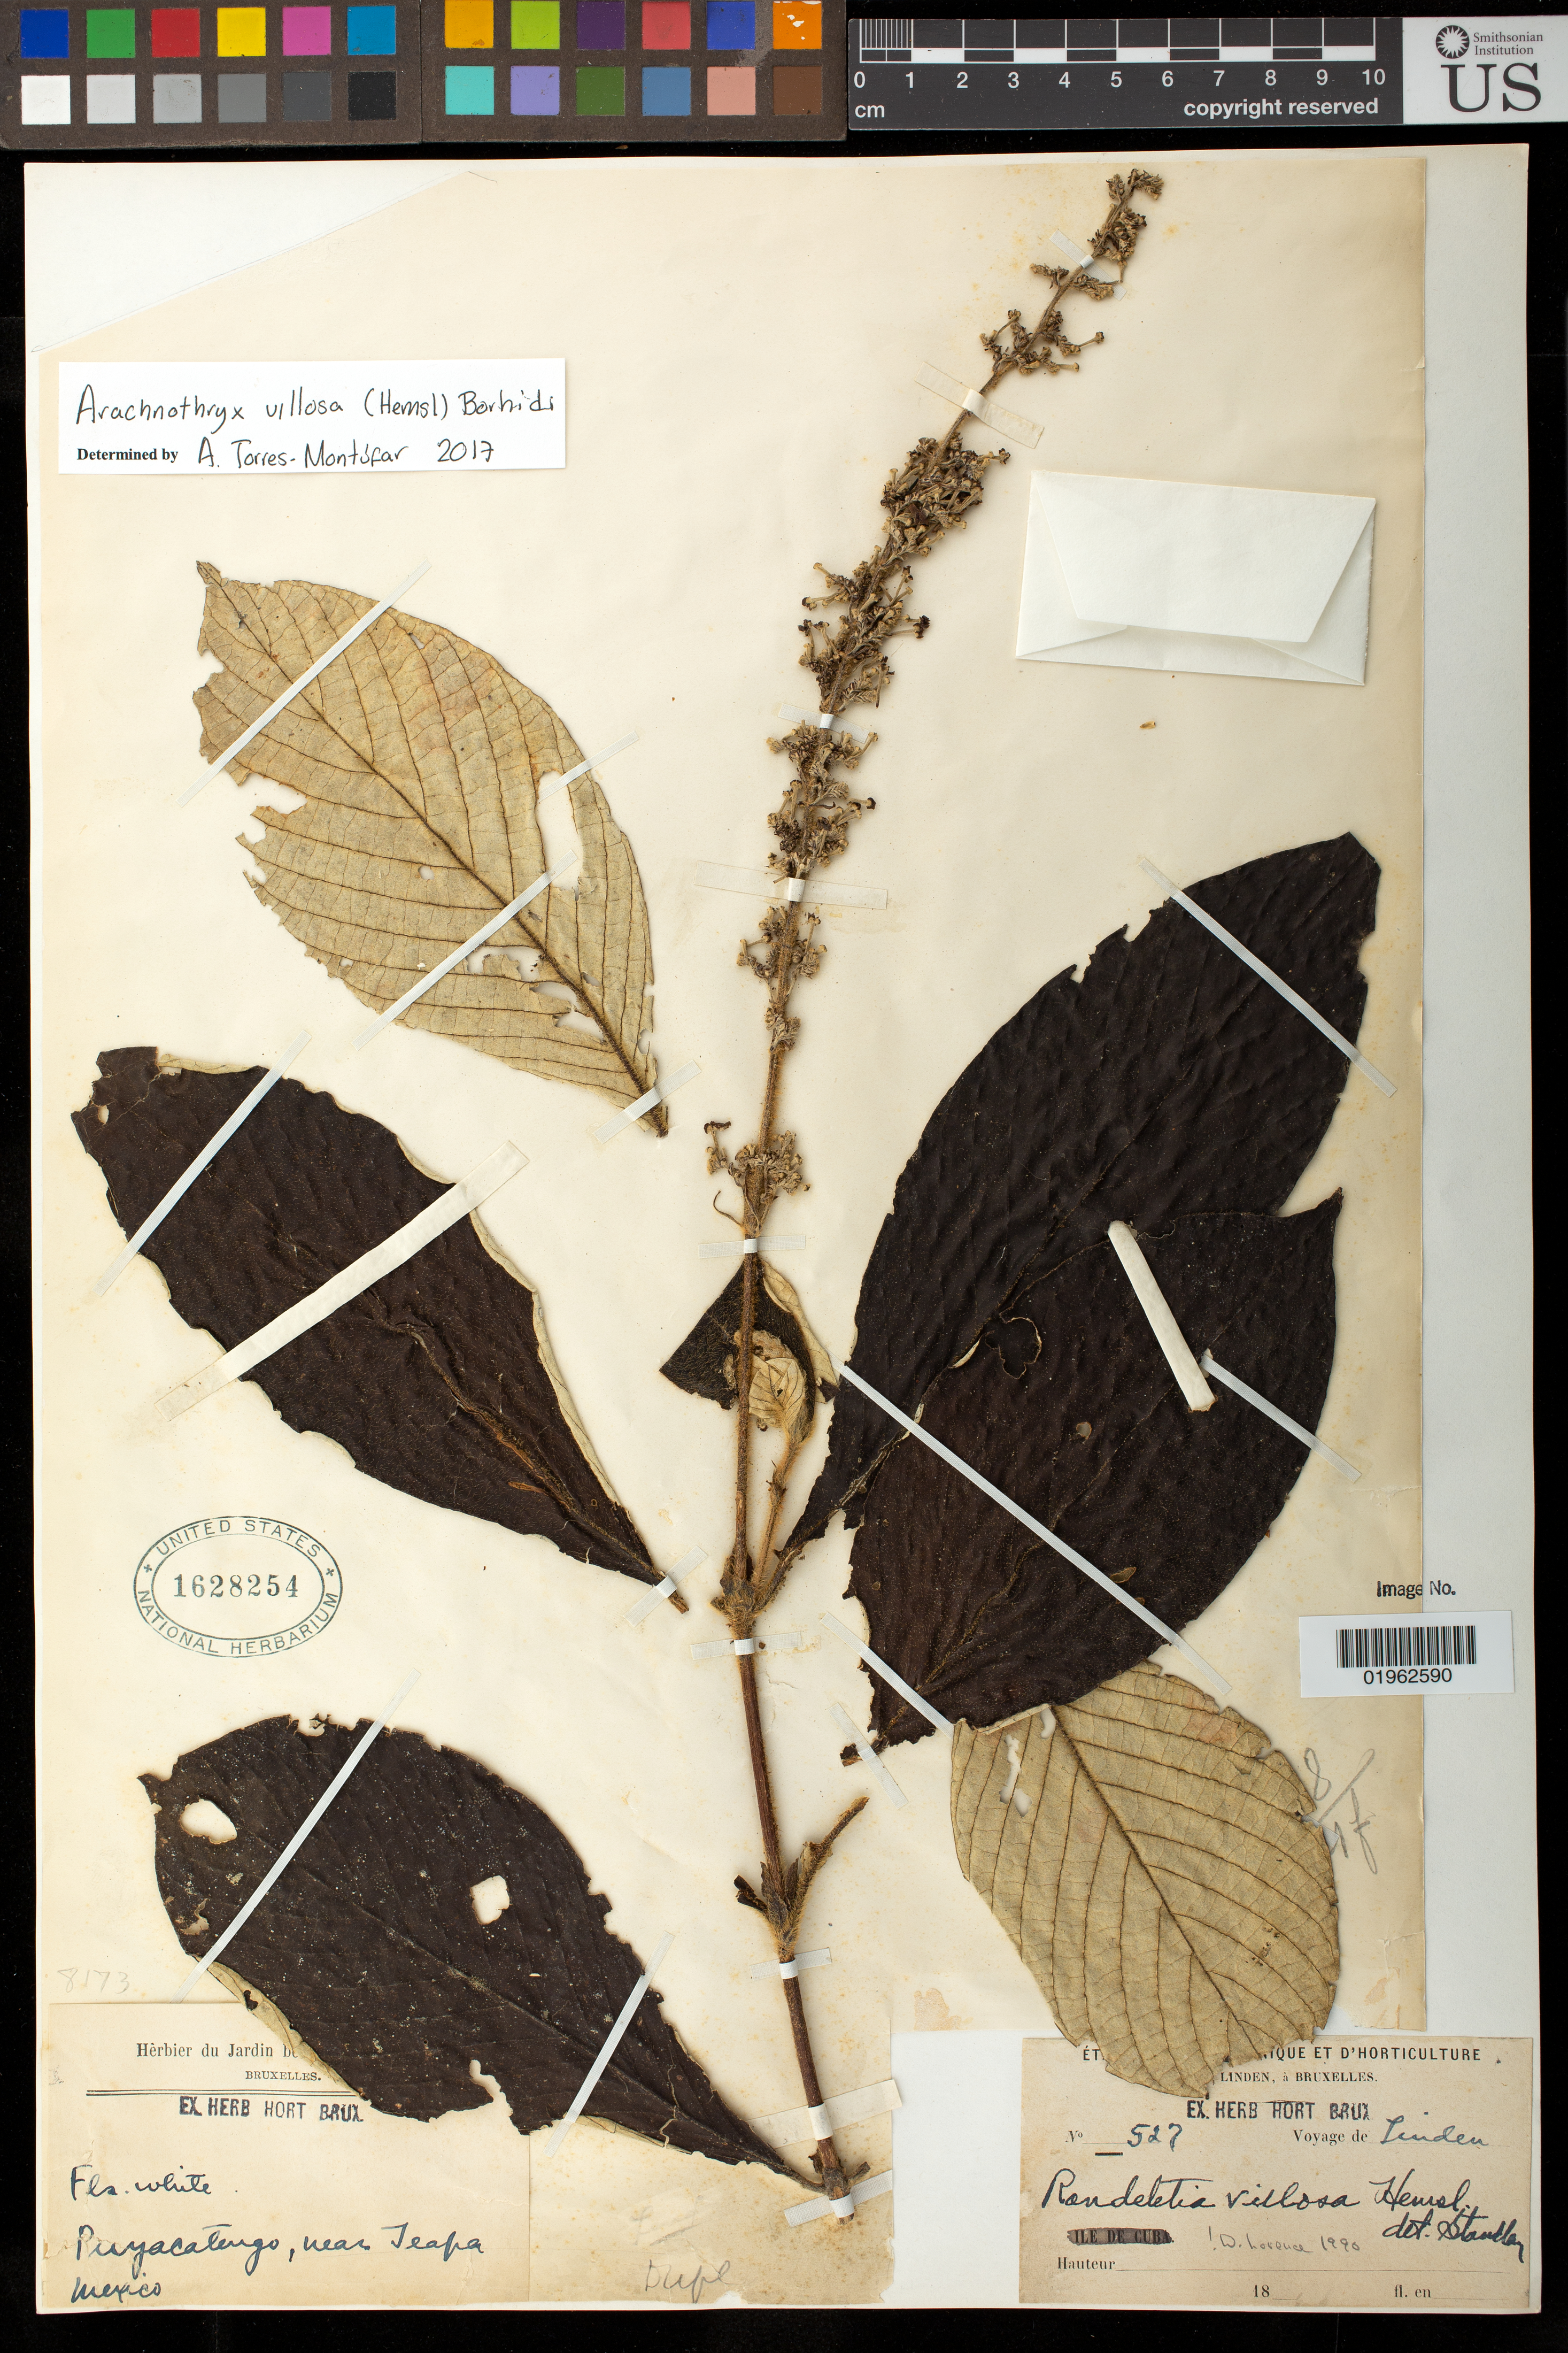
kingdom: Plantae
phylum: Tracheophyta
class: Magnoliopsida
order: Gentianales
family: Rubiaceae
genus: Arachnothryx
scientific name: Arachnothryx villosa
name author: (Hemsl.) Borhidi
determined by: Torres Montufar, J. A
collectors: J. Linden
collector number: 527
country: Mexico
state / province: Tabasco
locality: Puyacatengo, near Teapa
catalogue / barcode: US 1628254